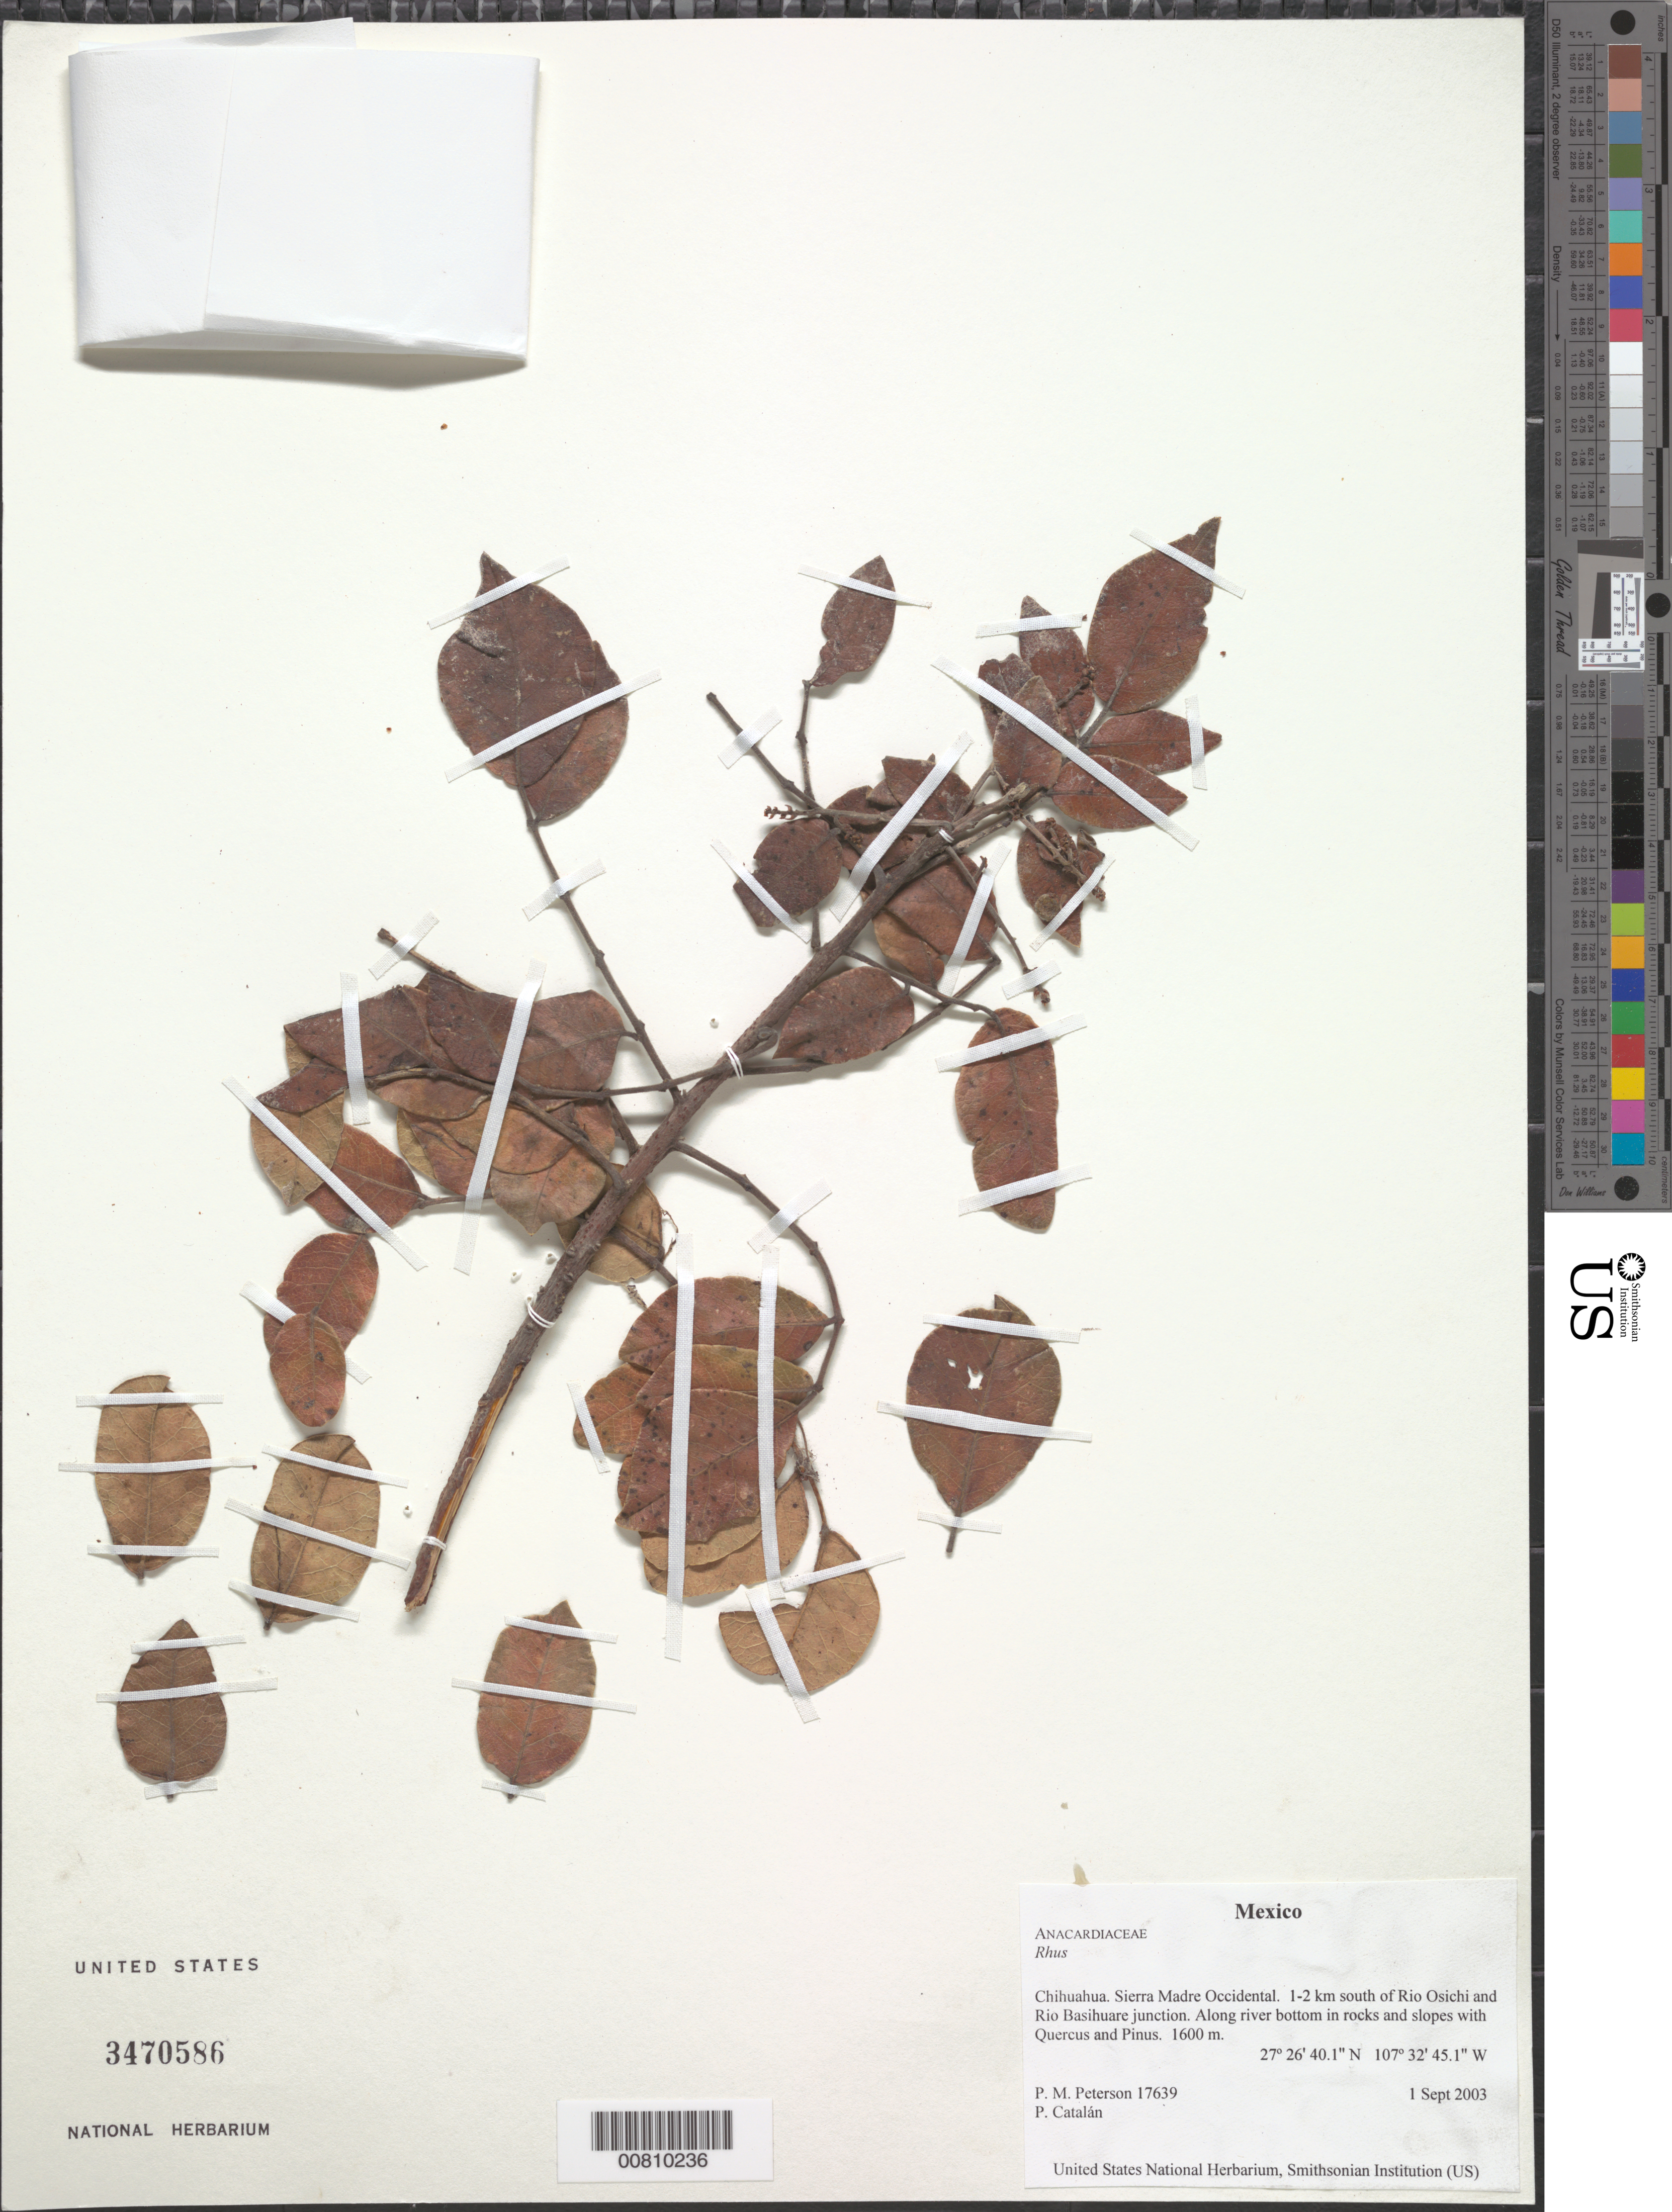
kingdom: Plantae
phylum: Tracheophyta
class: Magnoliopsida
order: Sapindales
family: Anacardiaceae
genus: Rhus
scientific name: Rhus sp.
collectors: P. M. Peterson & P. Catalán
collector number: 17639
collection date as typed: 01 Sep 2003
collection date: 2003-09-01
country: Mexico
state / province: Chihuahua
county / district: Sierra Madre Occidental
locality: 1-2 km south of Rio Osichi and Rio Basihuare junction. Along river bottom in rocks and slopes with Quercus and Pinus.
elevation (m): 1600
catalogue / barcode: US 3470586